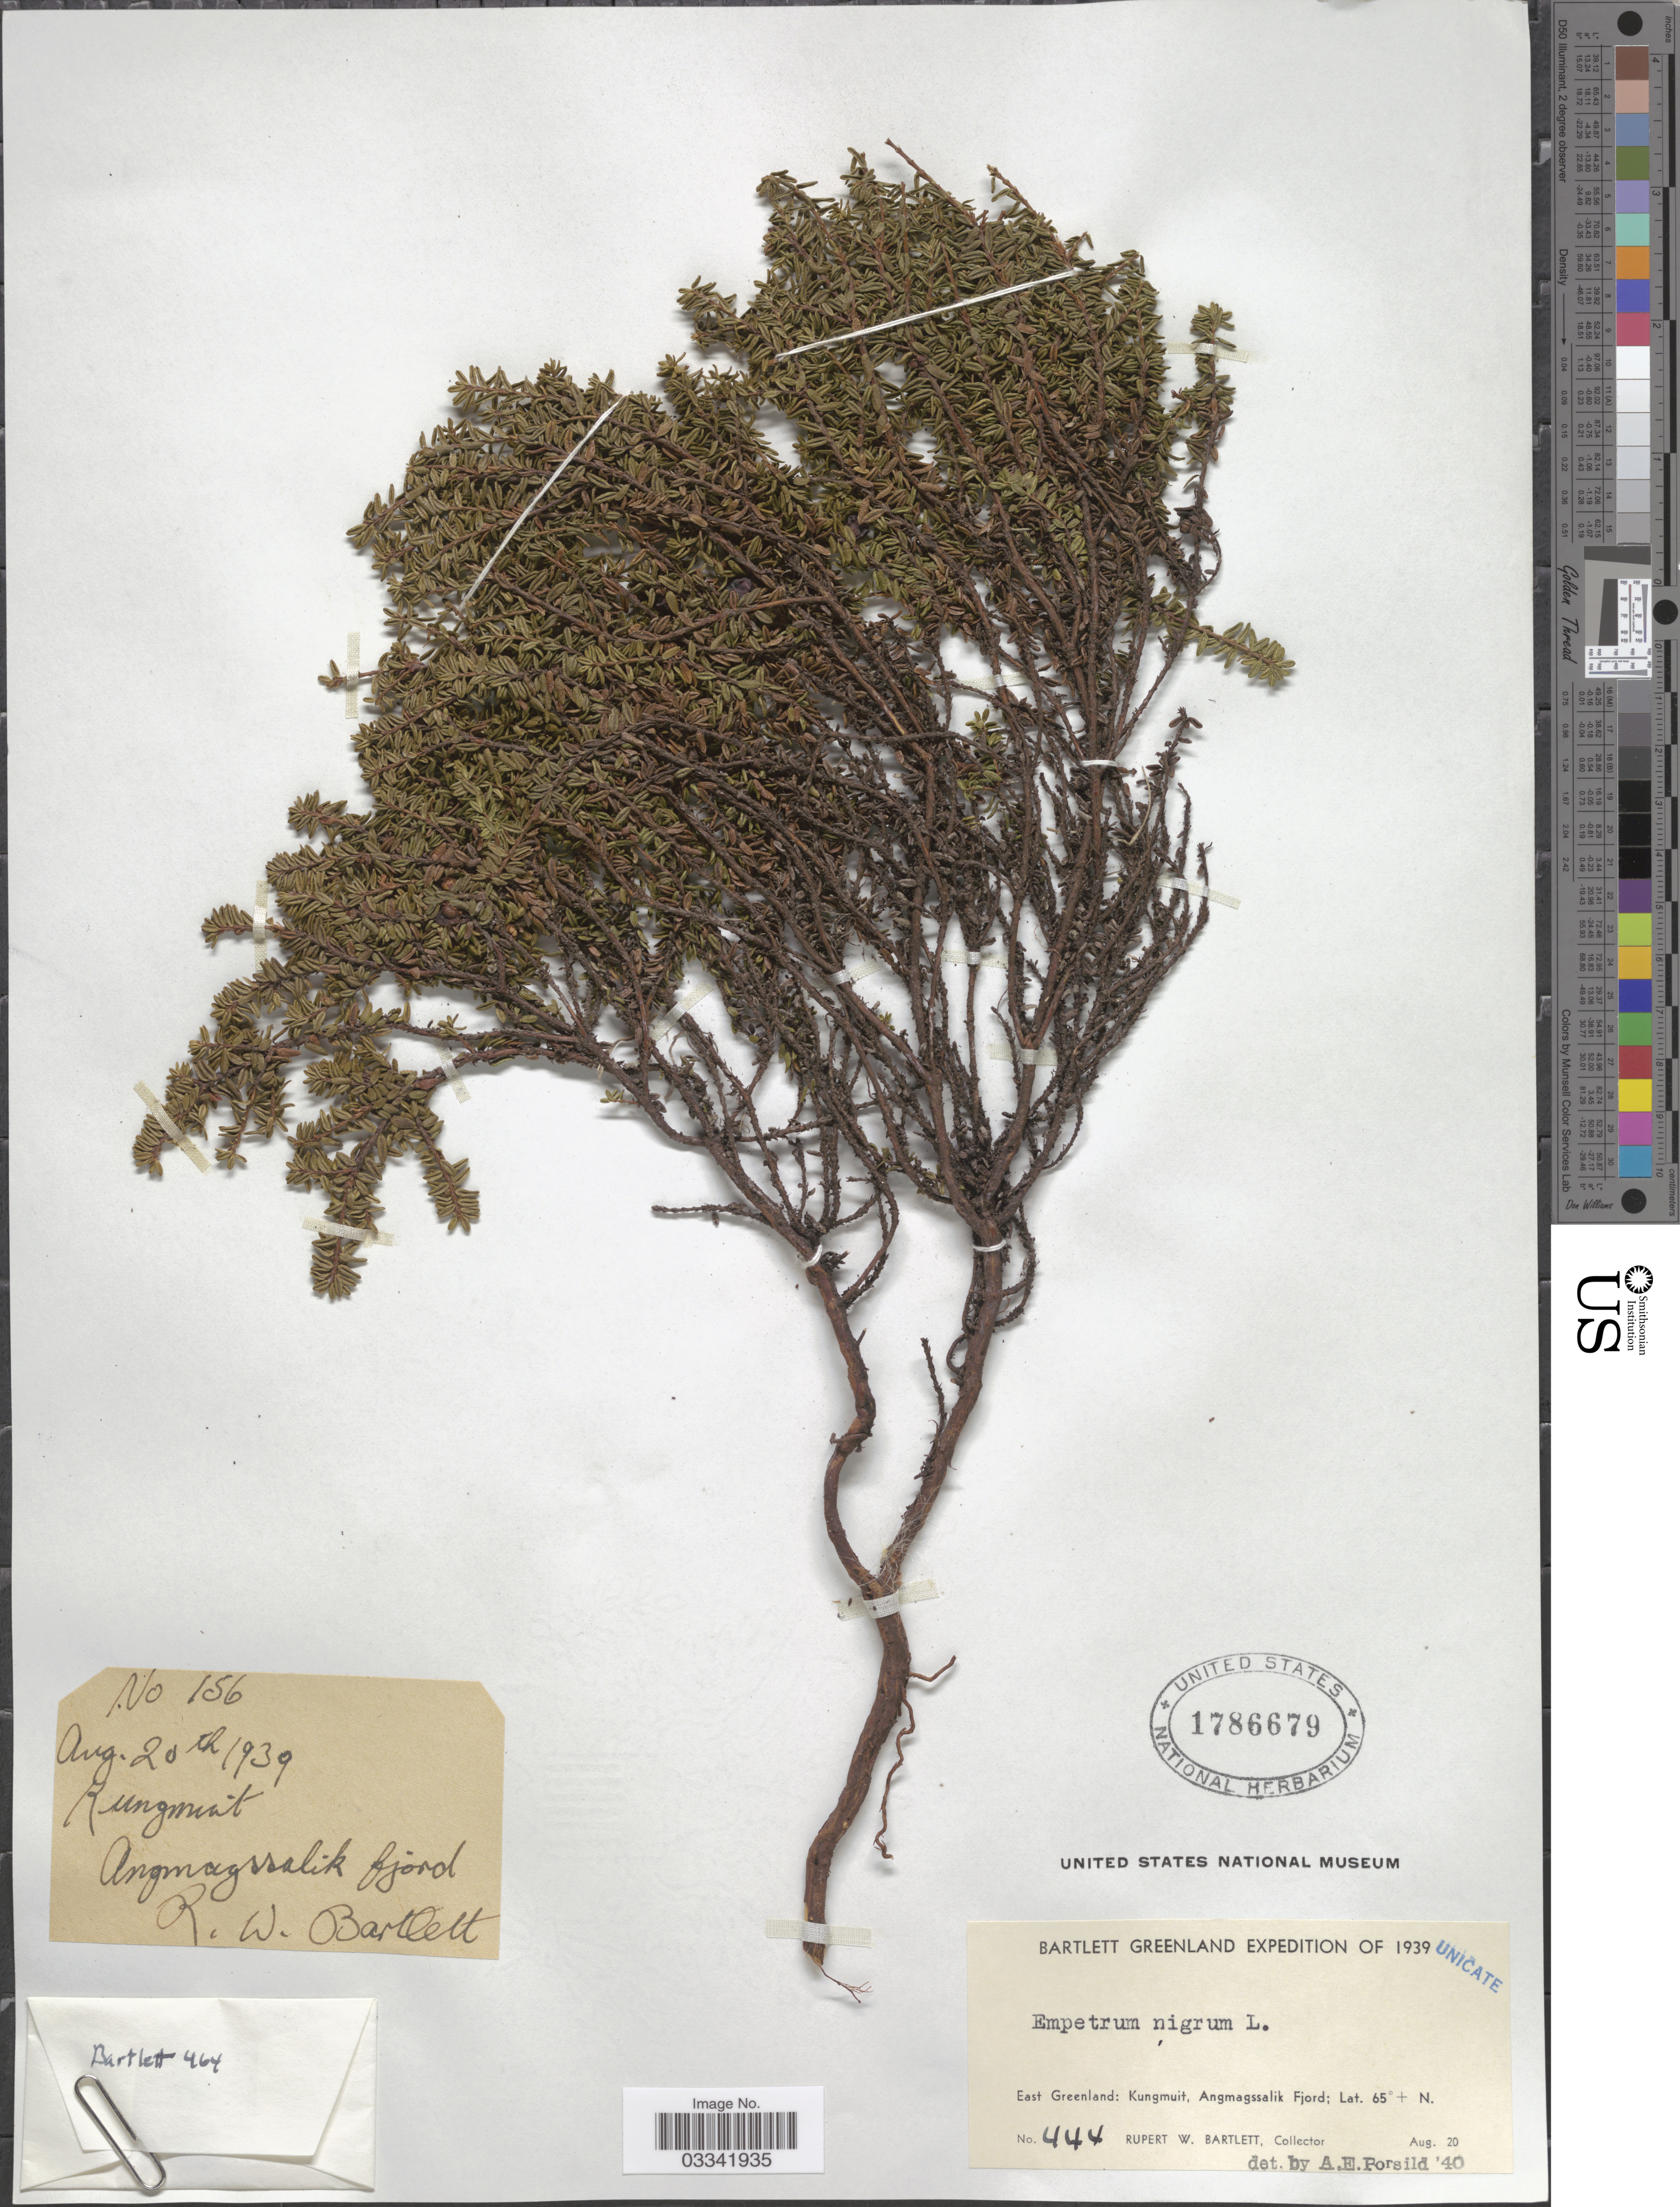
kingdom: Plantae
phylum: Tracheophyta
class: Magnoliopsida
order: Ericales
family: Ericaceae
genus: Empetrum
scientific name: Empetrum nigrum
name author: L.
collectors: R. W. Bartlett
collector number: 444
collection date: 1939-08-20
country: Greenland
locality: East Greenland: Kungmuit, Angmagssalik Fjord.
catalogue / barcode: US 1786679